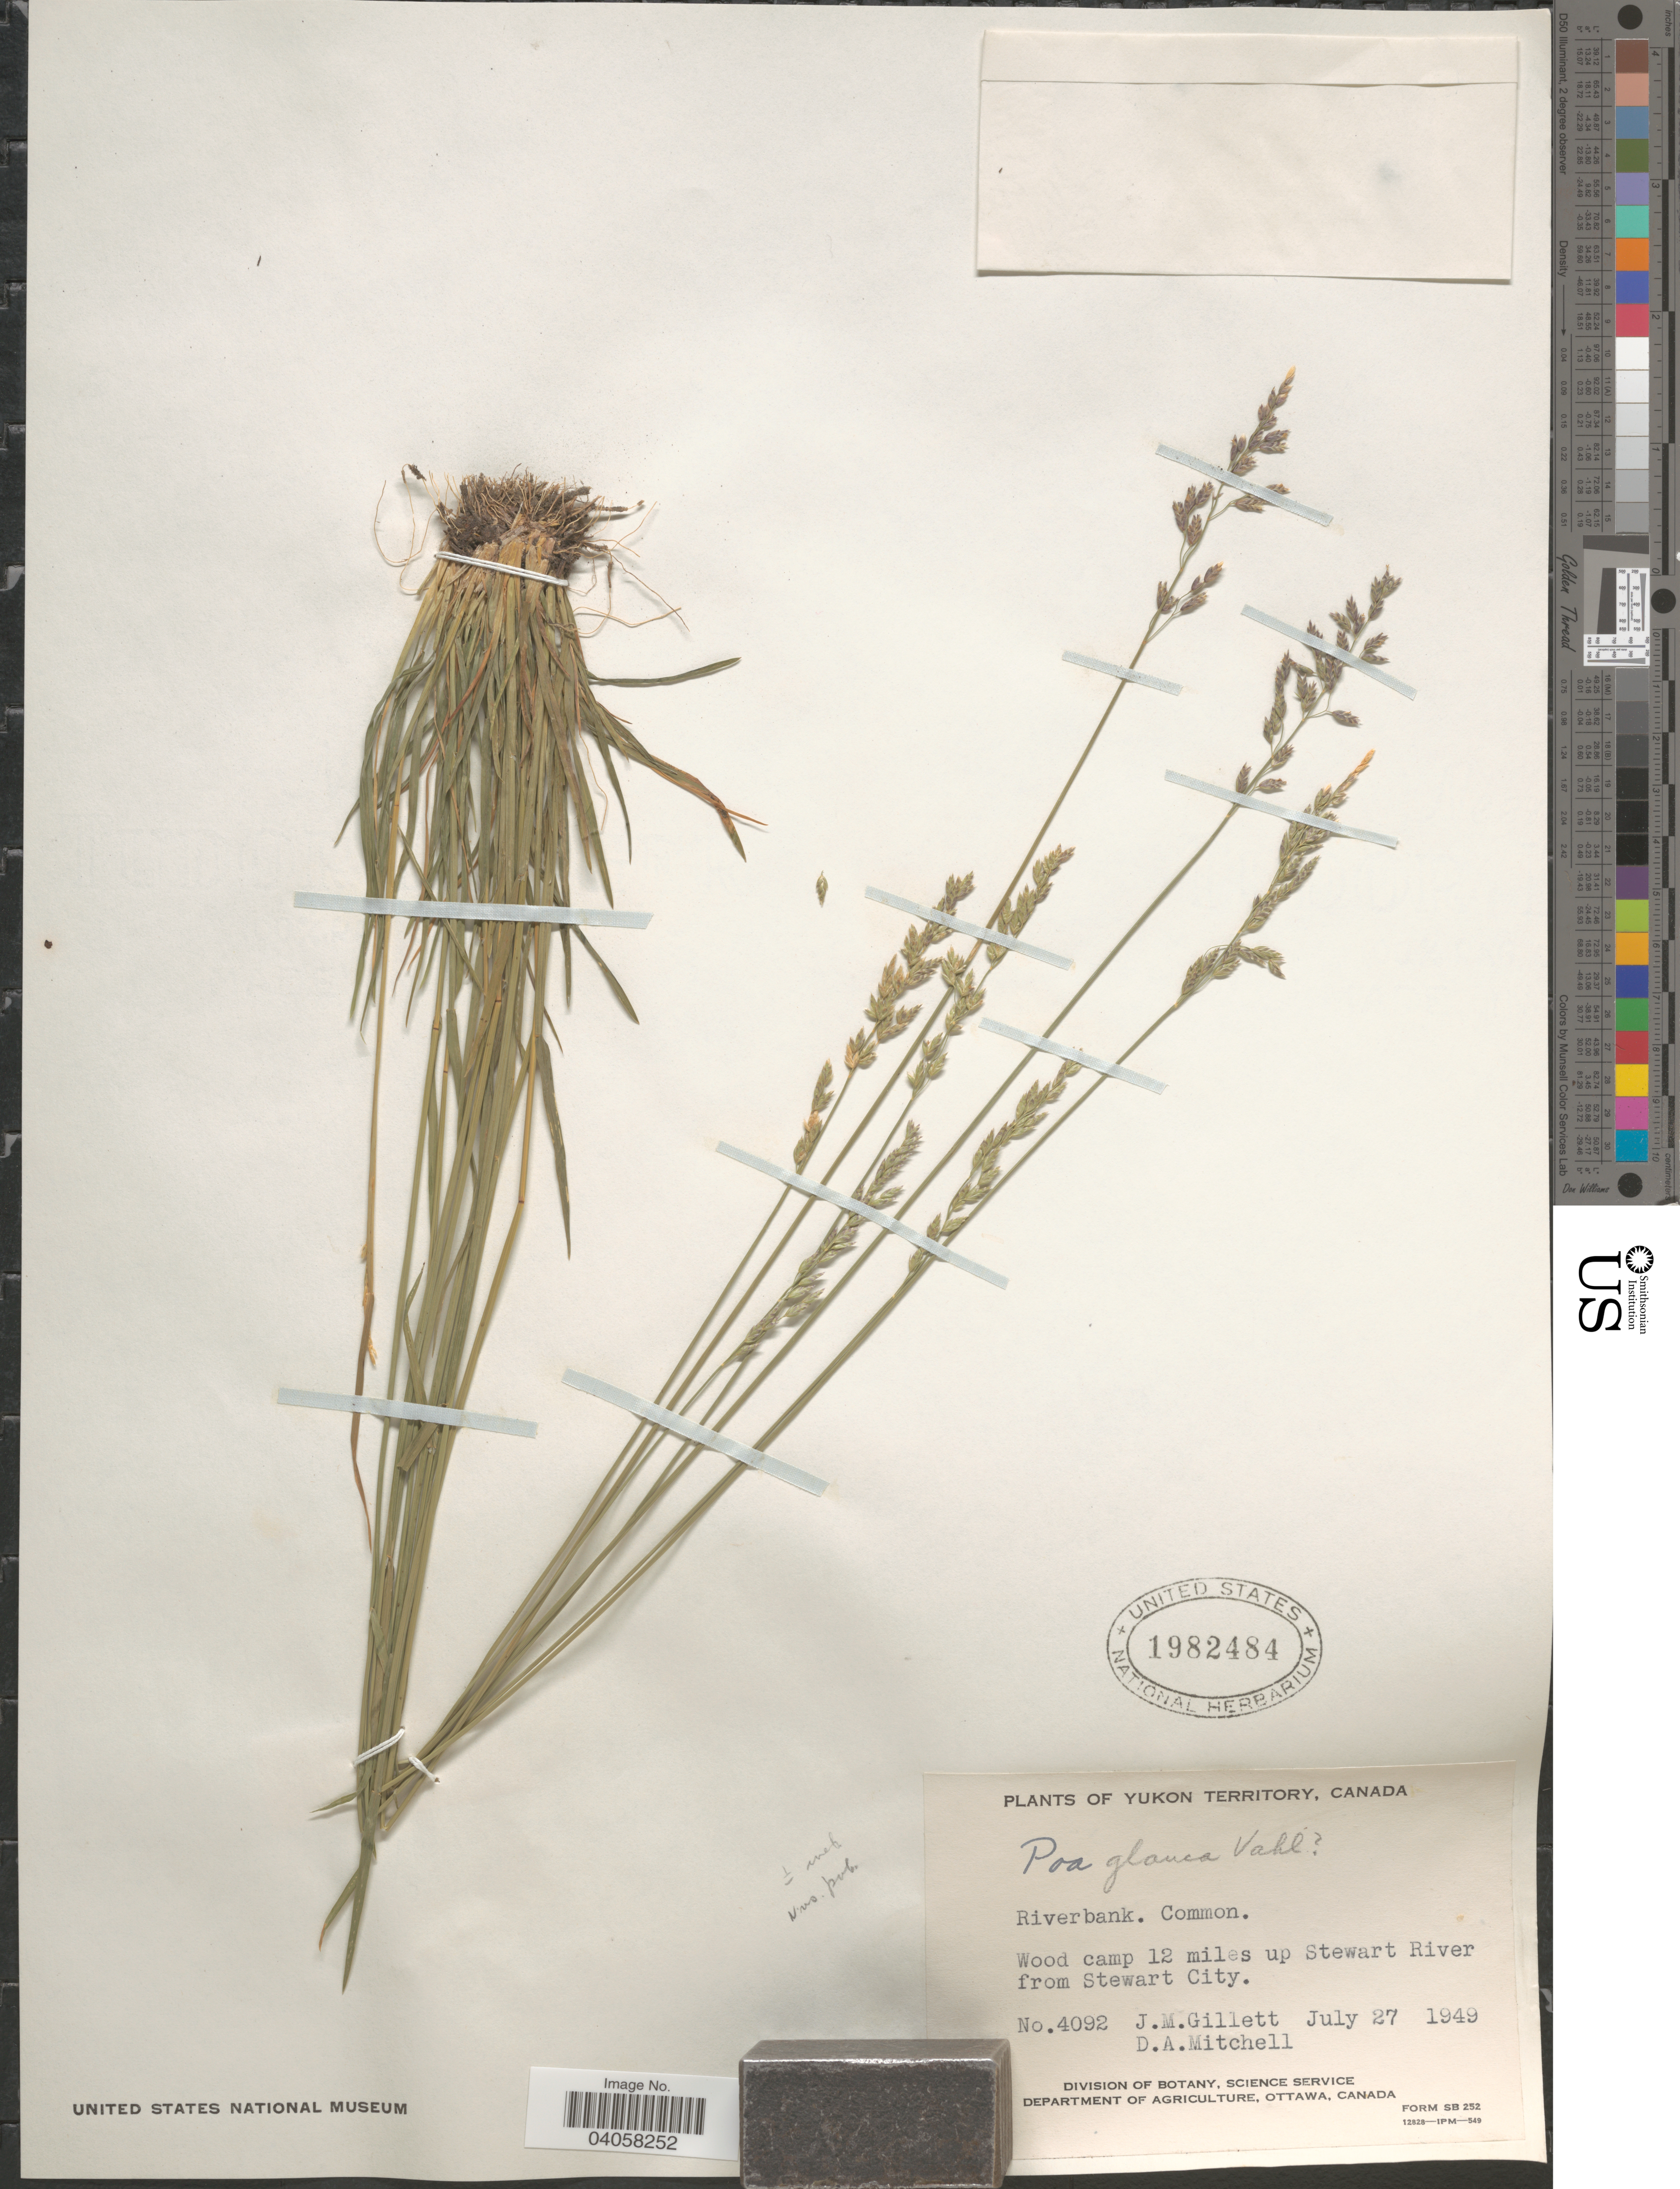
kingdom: Plantae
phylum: Tracheophyta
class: Liliopsida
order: Poales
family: Poaceae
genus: Poa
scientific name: Poa glauca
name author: Vahl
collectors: J. M. Gillett & D. Mitchell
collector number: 4092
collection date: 1949-07-27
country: Canada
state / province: Yukon Territory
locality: Wood camp 12 miles up Stewart River from Stewart City.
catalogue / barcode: US 1982484